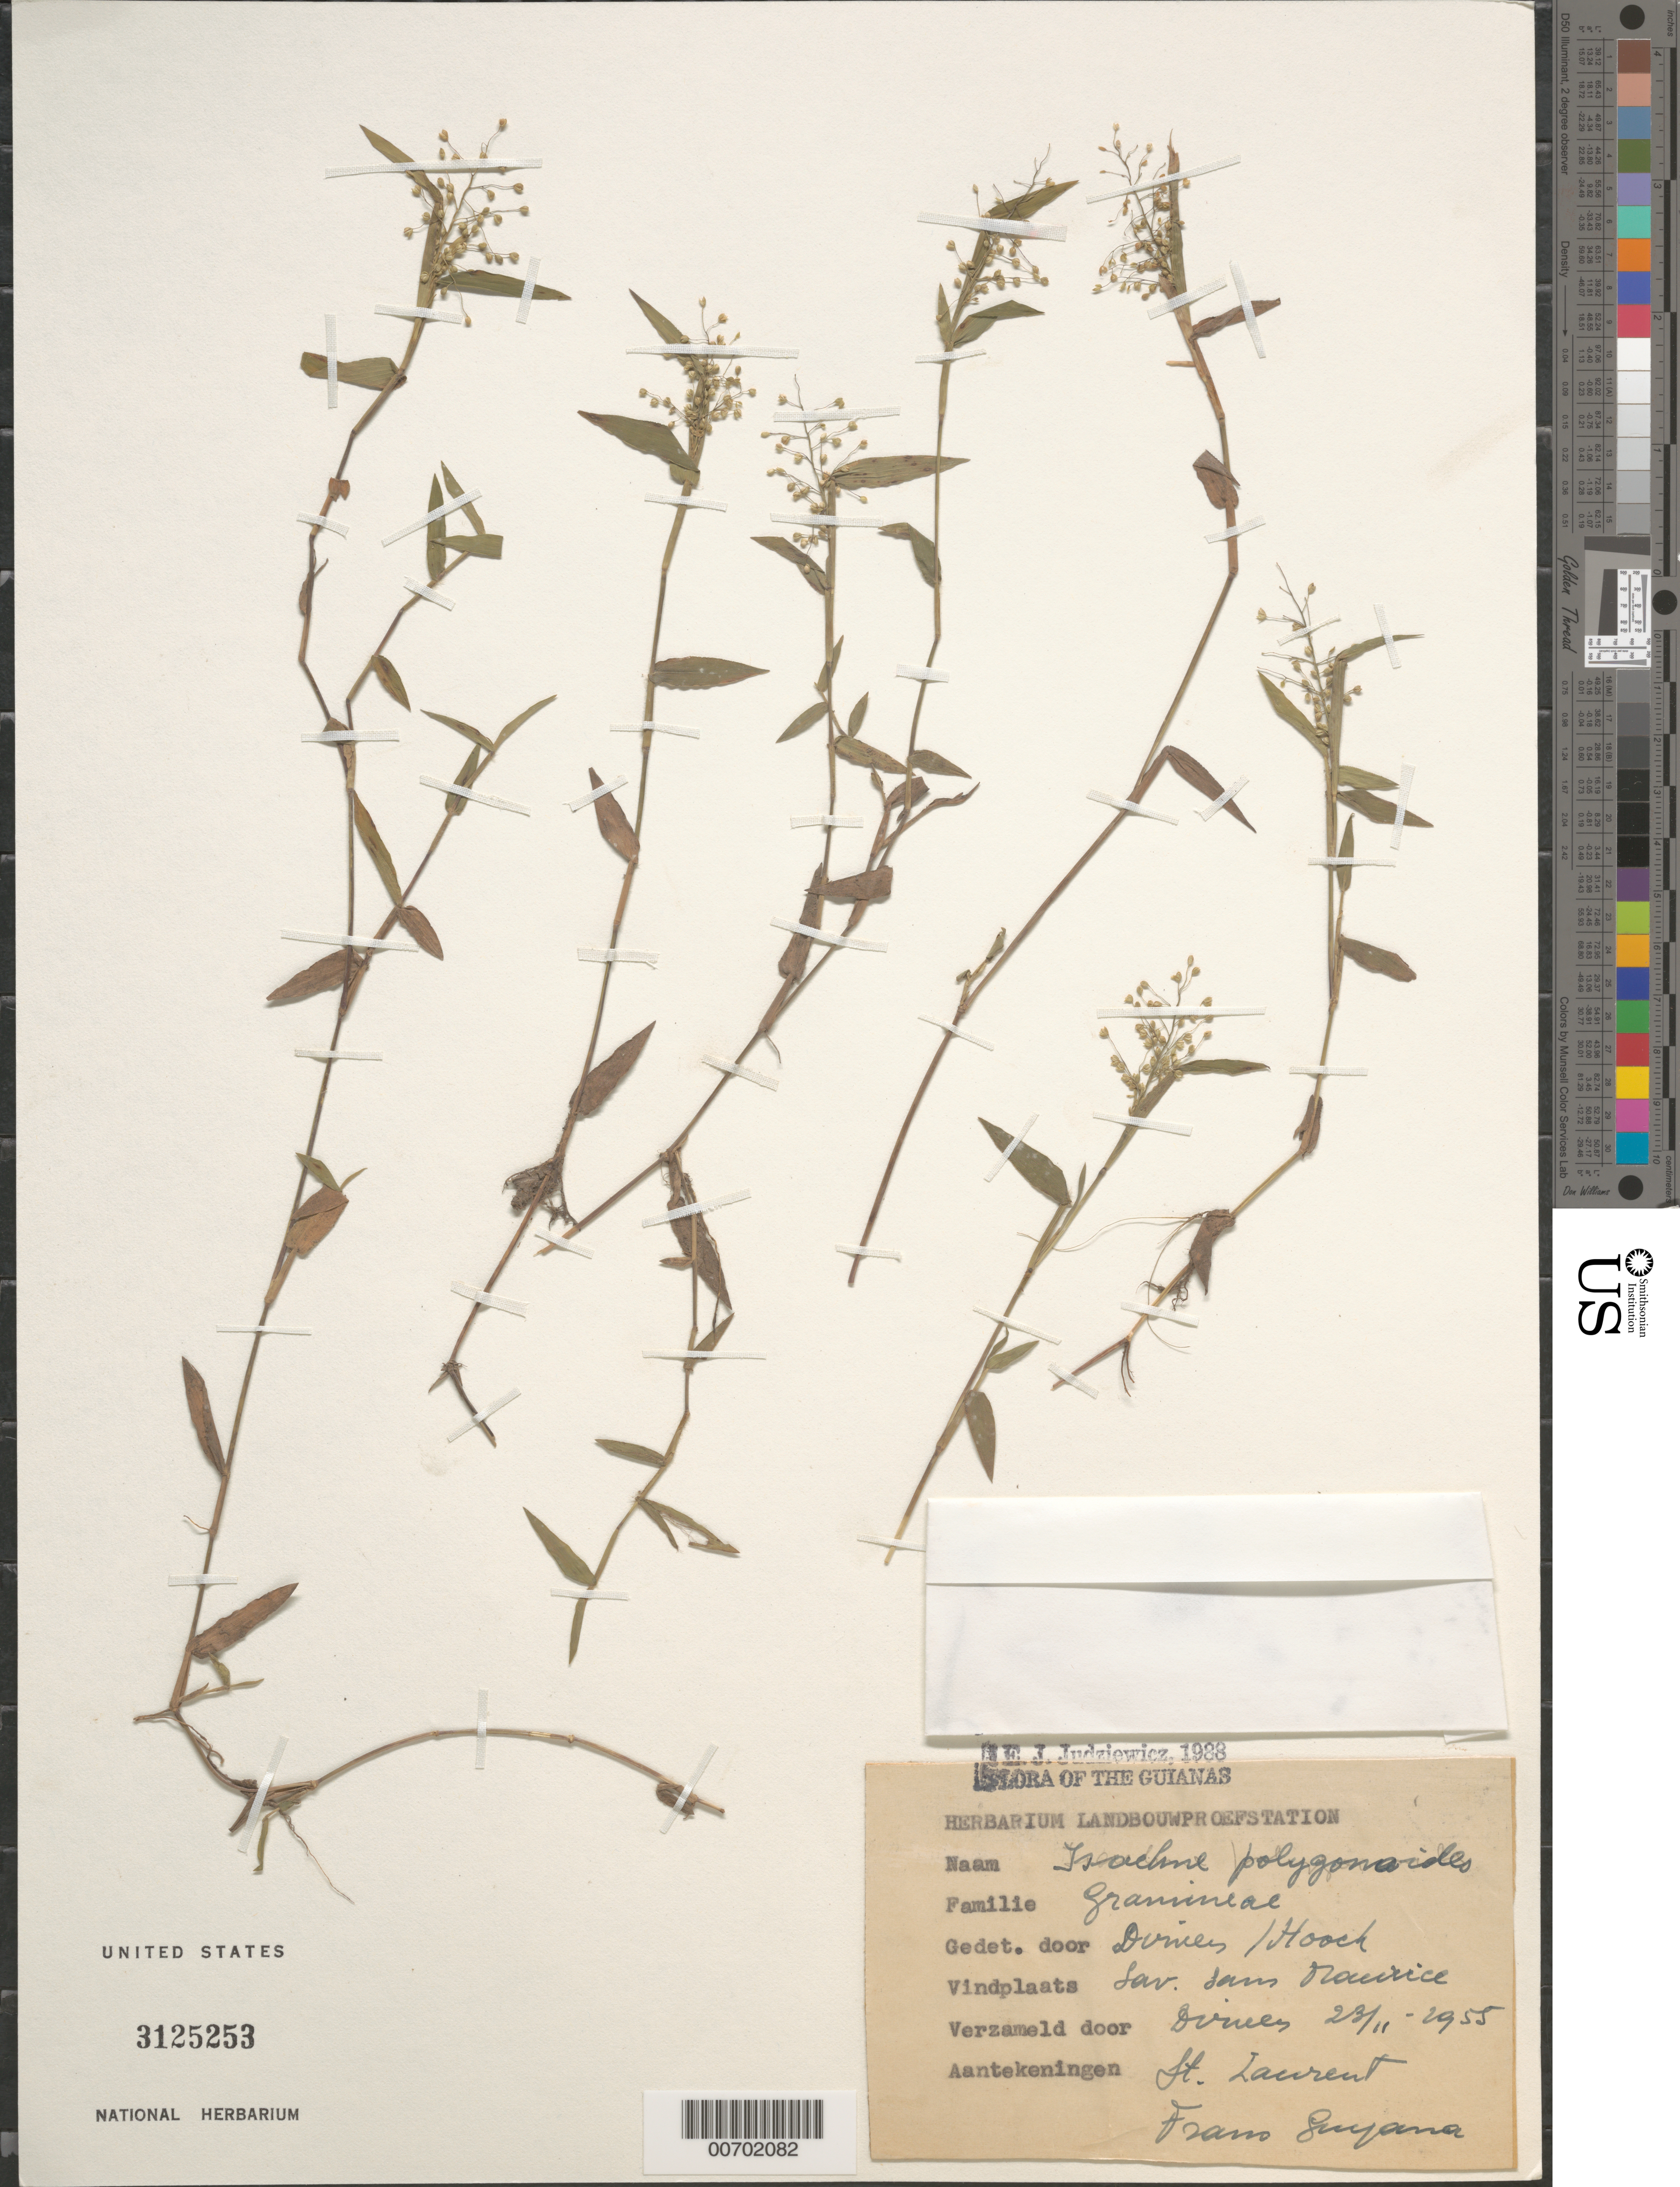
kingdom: Plantae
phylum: Tracheophyta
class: Liliopsida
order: Poales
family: Poaceae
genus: Isachne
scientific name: Isachne polygonoides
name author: (Lam.) Döll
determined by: Judziewicz, E. J.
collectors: J. Dirven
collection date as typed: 23-Nov-55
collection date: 1955-11-23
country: French Guiana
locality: St. Laurent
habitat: Savanna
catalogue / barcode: US 3125253